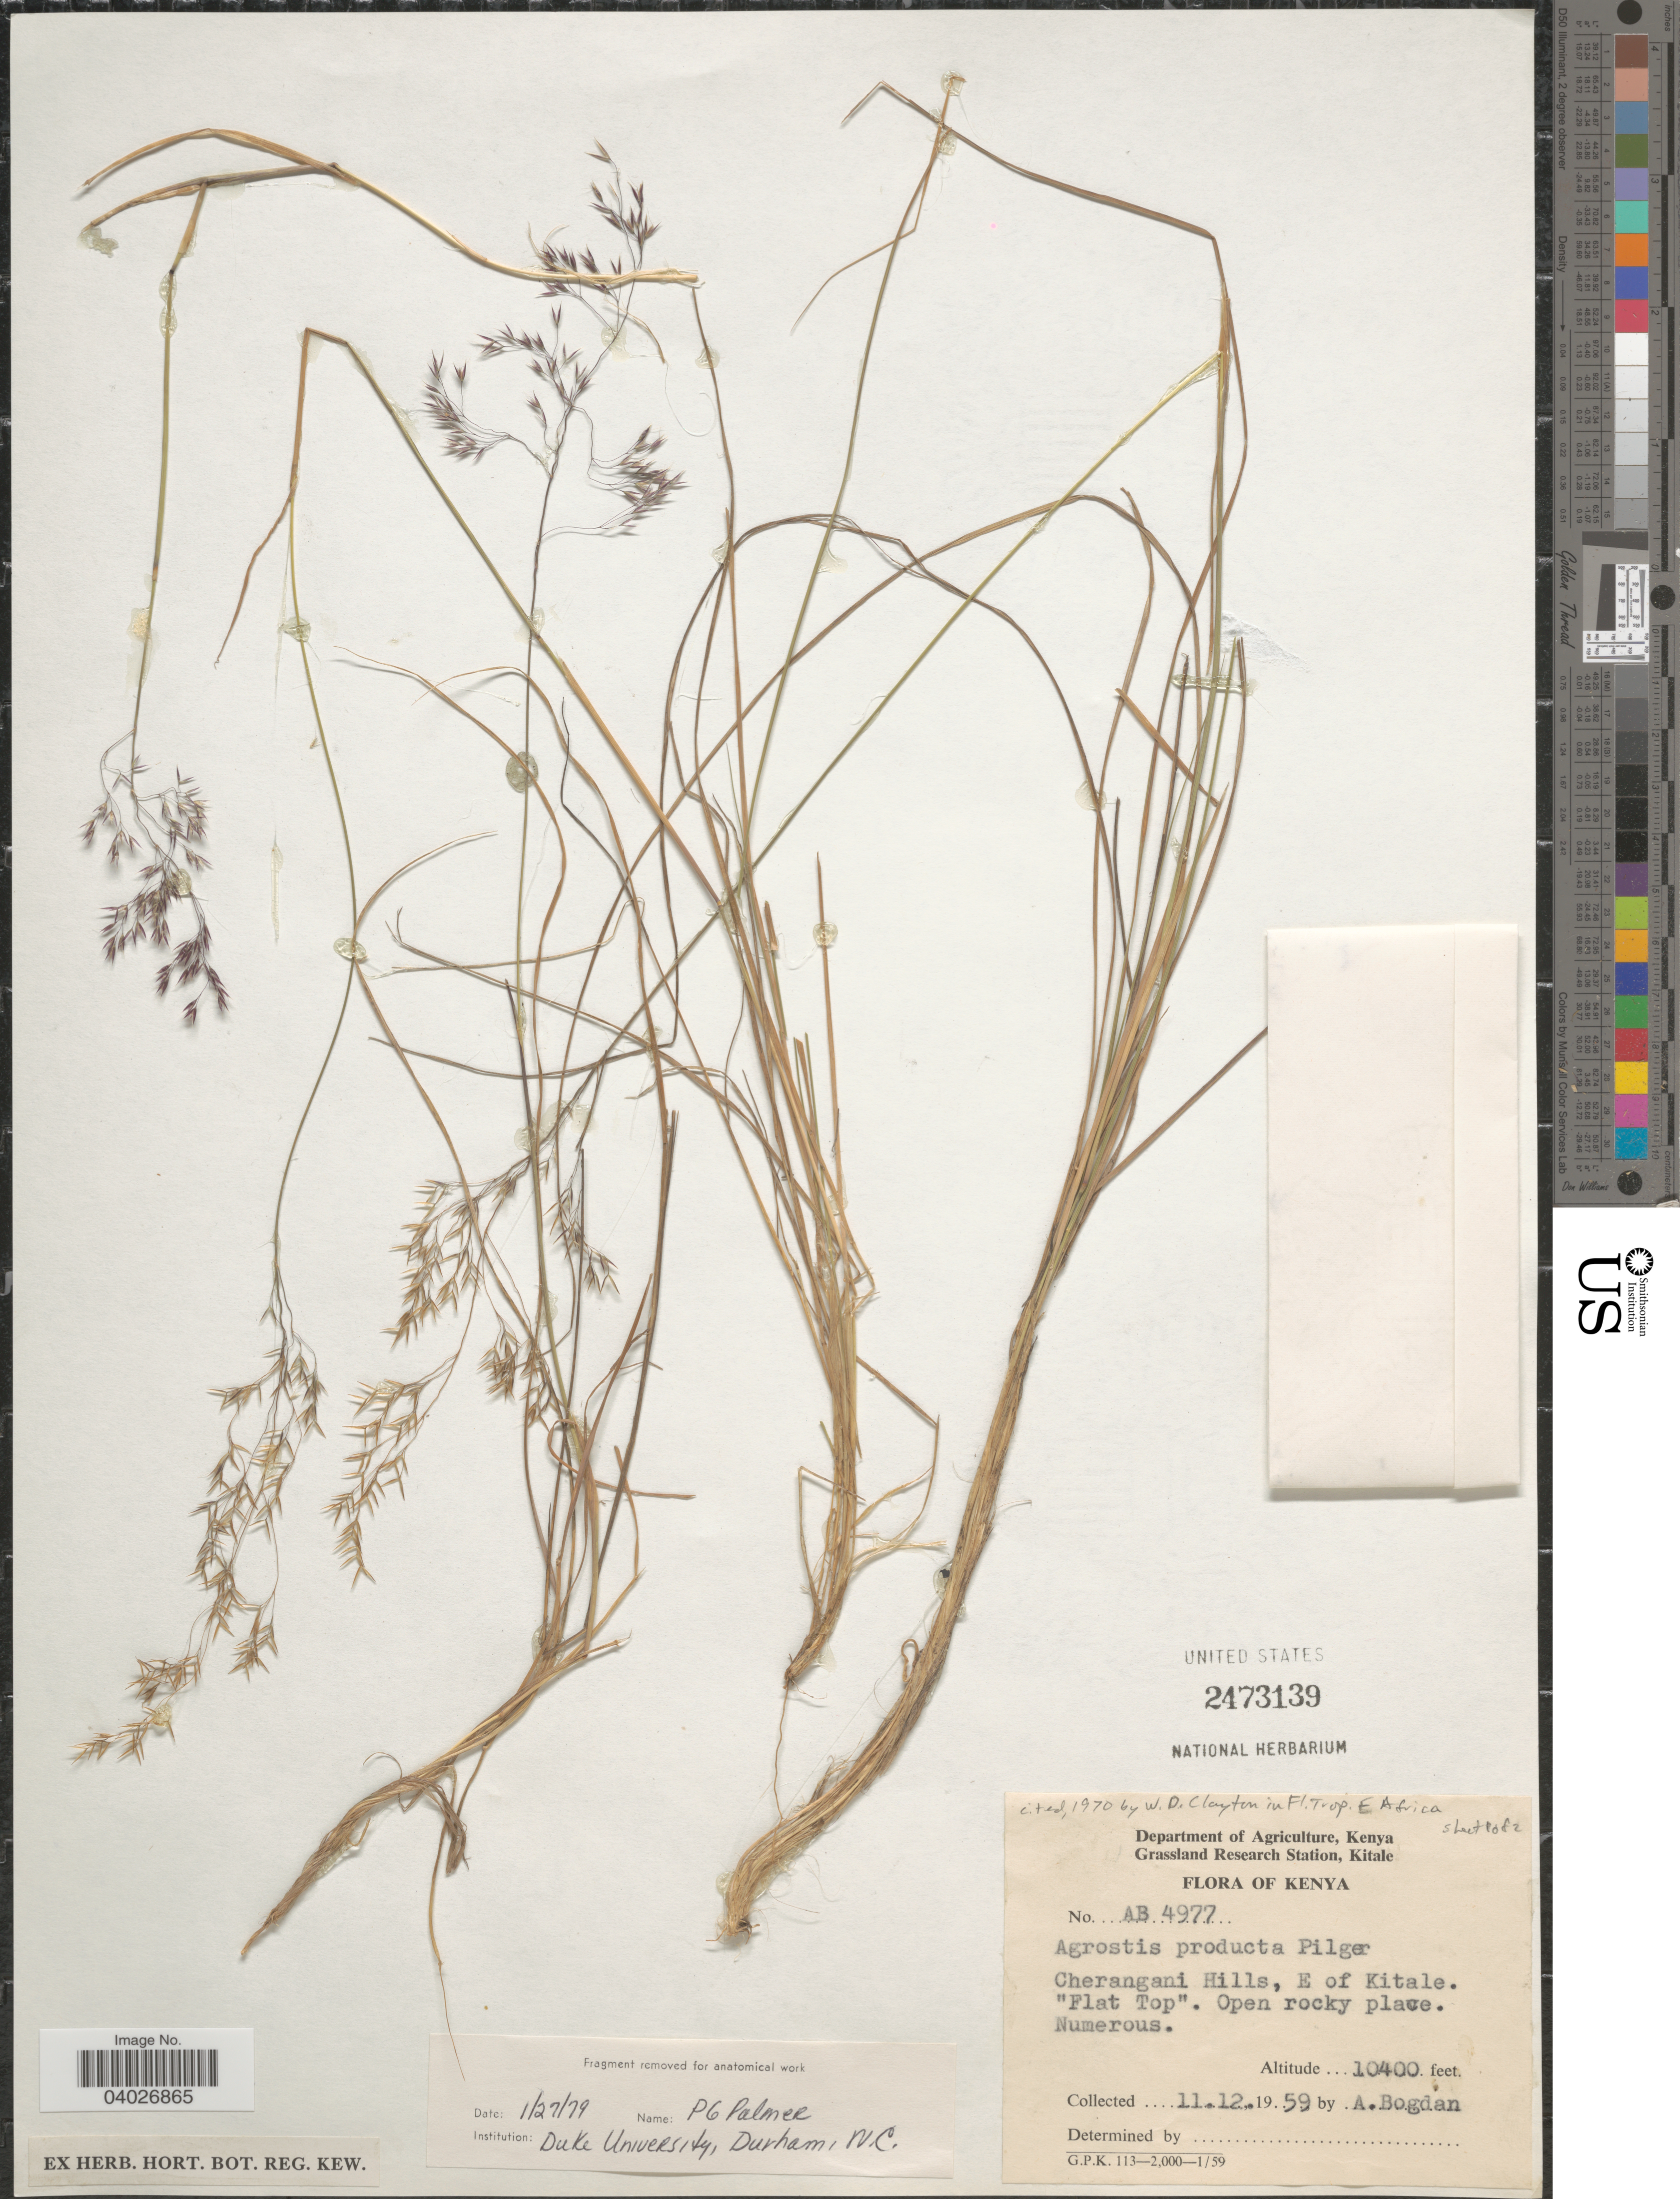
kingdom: Plantae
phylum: Tracheophyta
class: Liliopsida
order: Poales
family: Poaceae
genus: Agrostis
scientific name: Agrostis producta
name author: Pilg.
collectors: A. Bogdan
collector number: AB 4977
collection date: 1959-12-11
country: Kenya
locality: Cherangani Hills, E of Kitale. "Flat Top".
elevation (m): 3170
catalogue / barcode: US 2473139